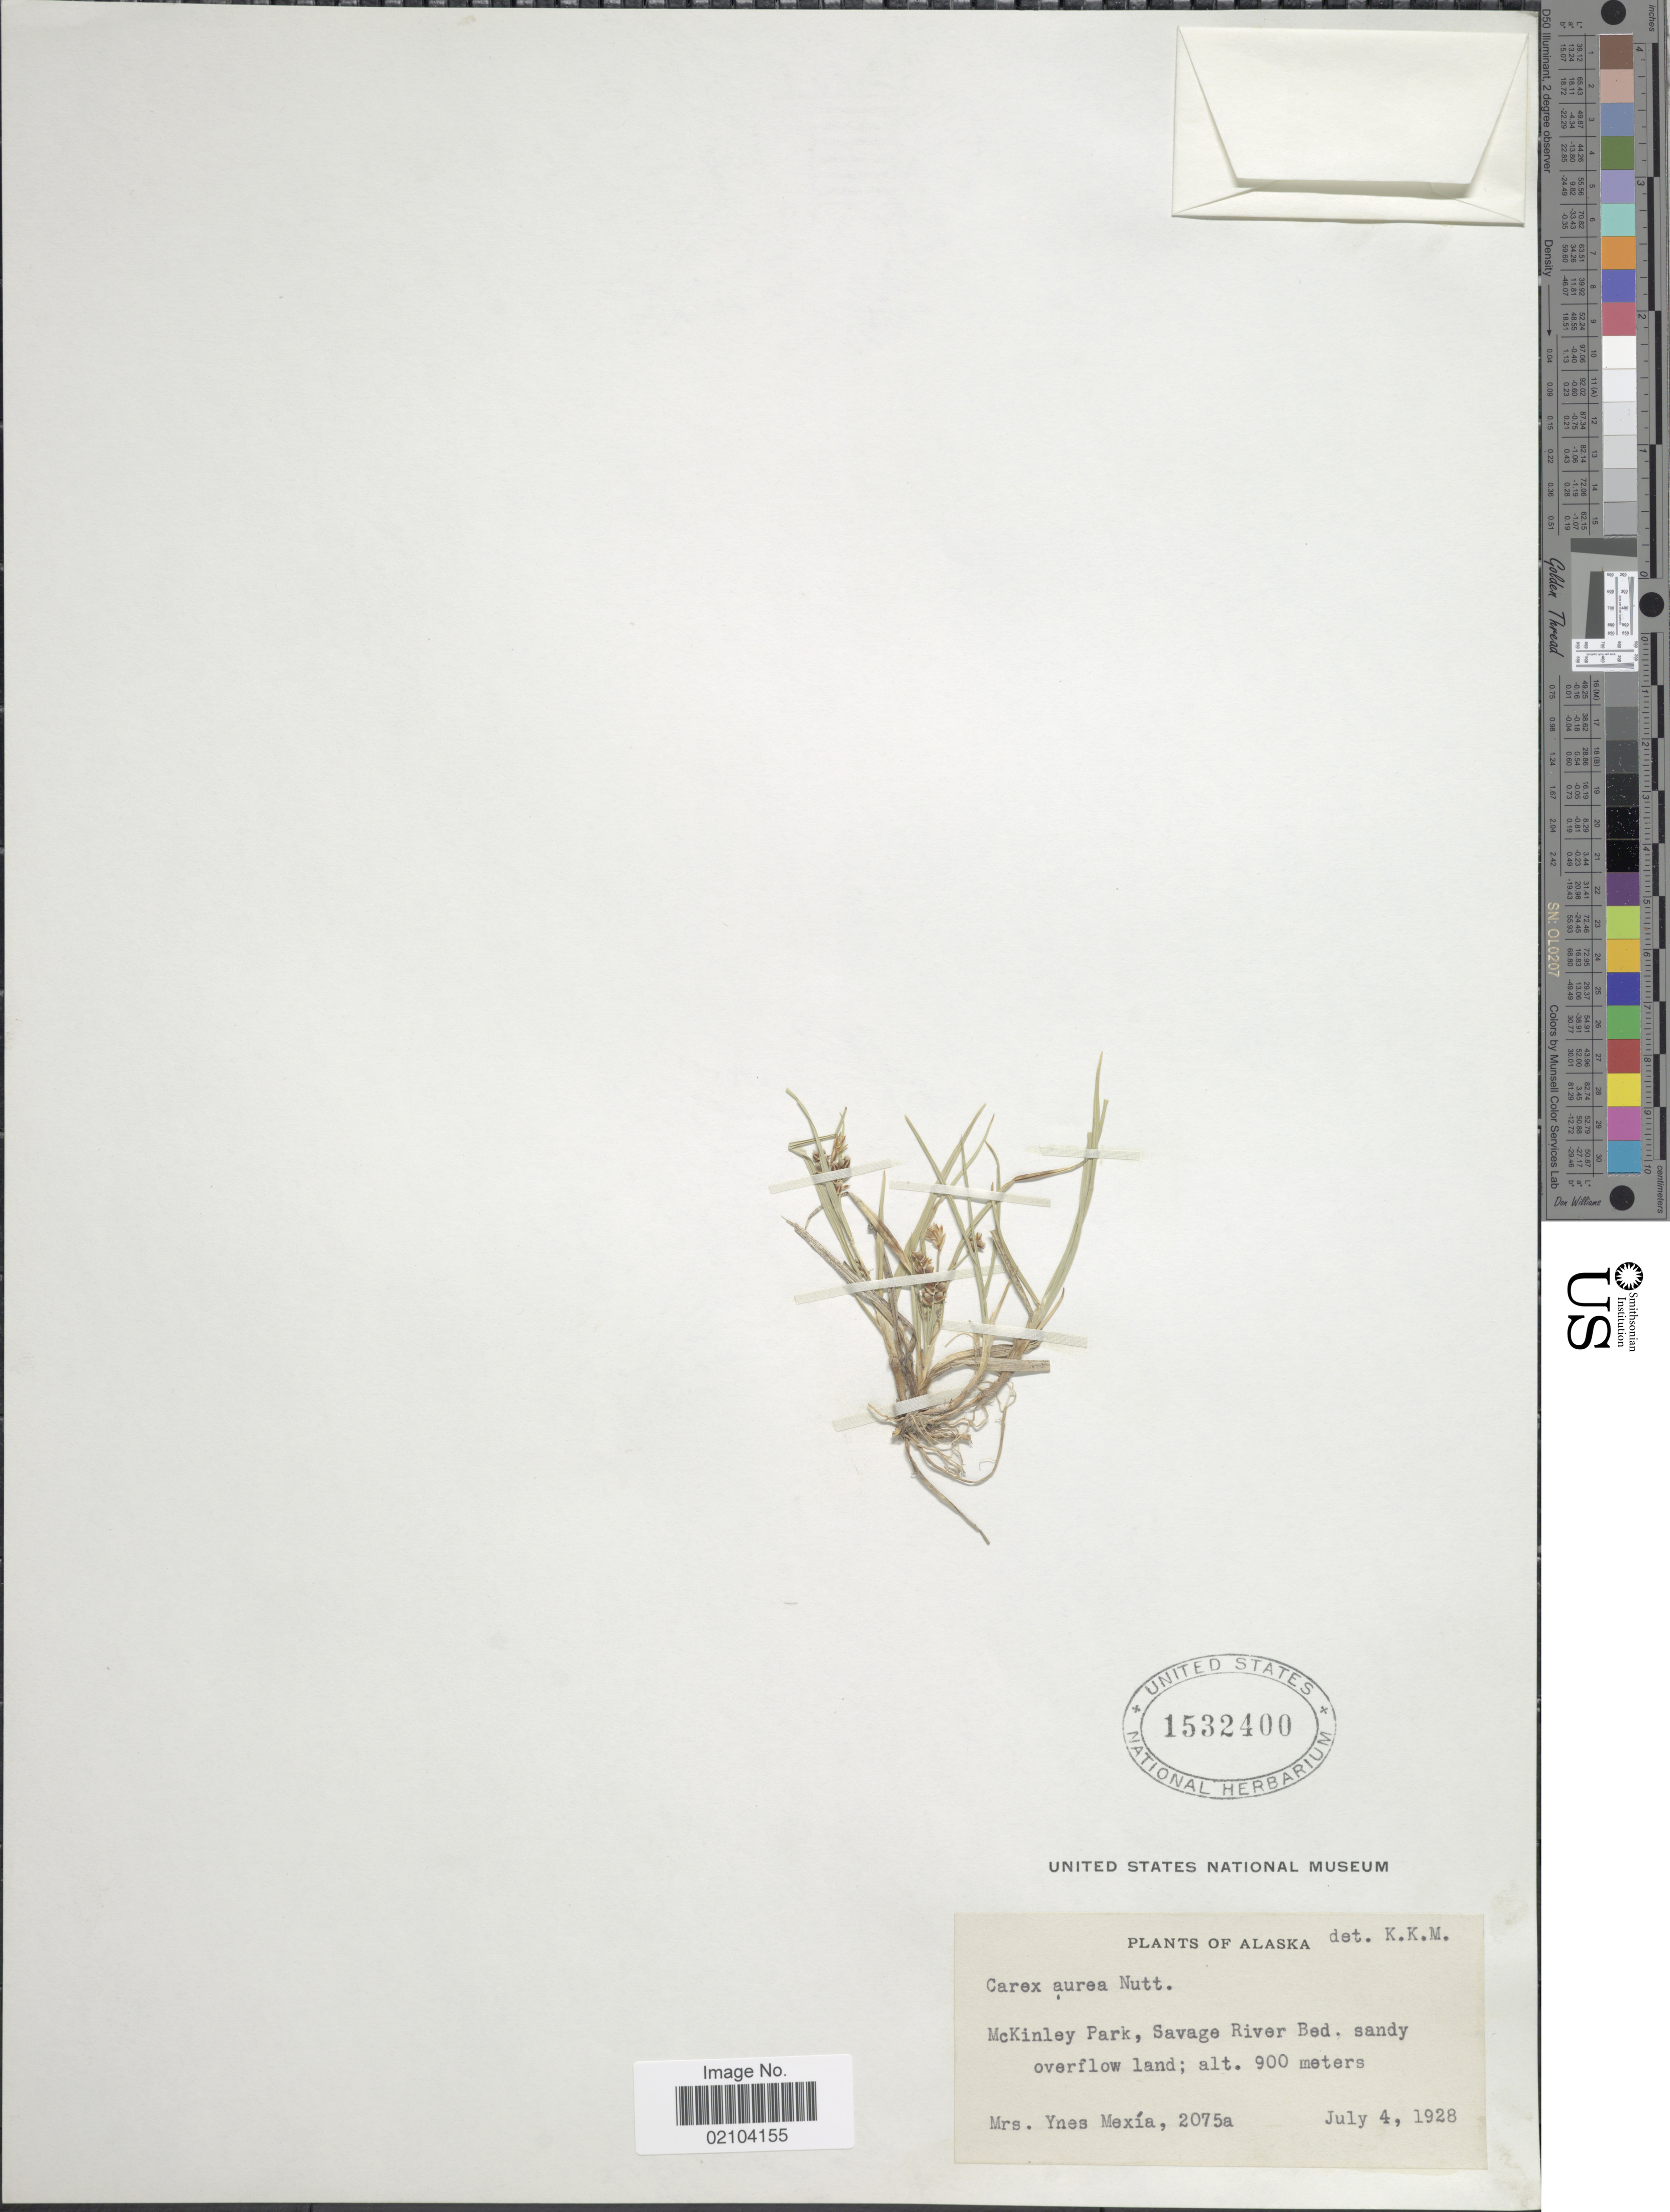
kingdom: Plantae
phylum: Tracheophyta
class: Liliopsida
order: Poales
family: Cyperaceae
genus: Carex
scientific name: Carex aurea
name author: Nutt.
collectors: Y. Mexia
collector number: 2075a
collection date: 1928-07-04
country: United States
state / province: Alaska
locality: Alaska, McKinley Park, Savage river Bed, sandy overflow land.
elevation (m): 900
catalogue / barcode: US 1532400